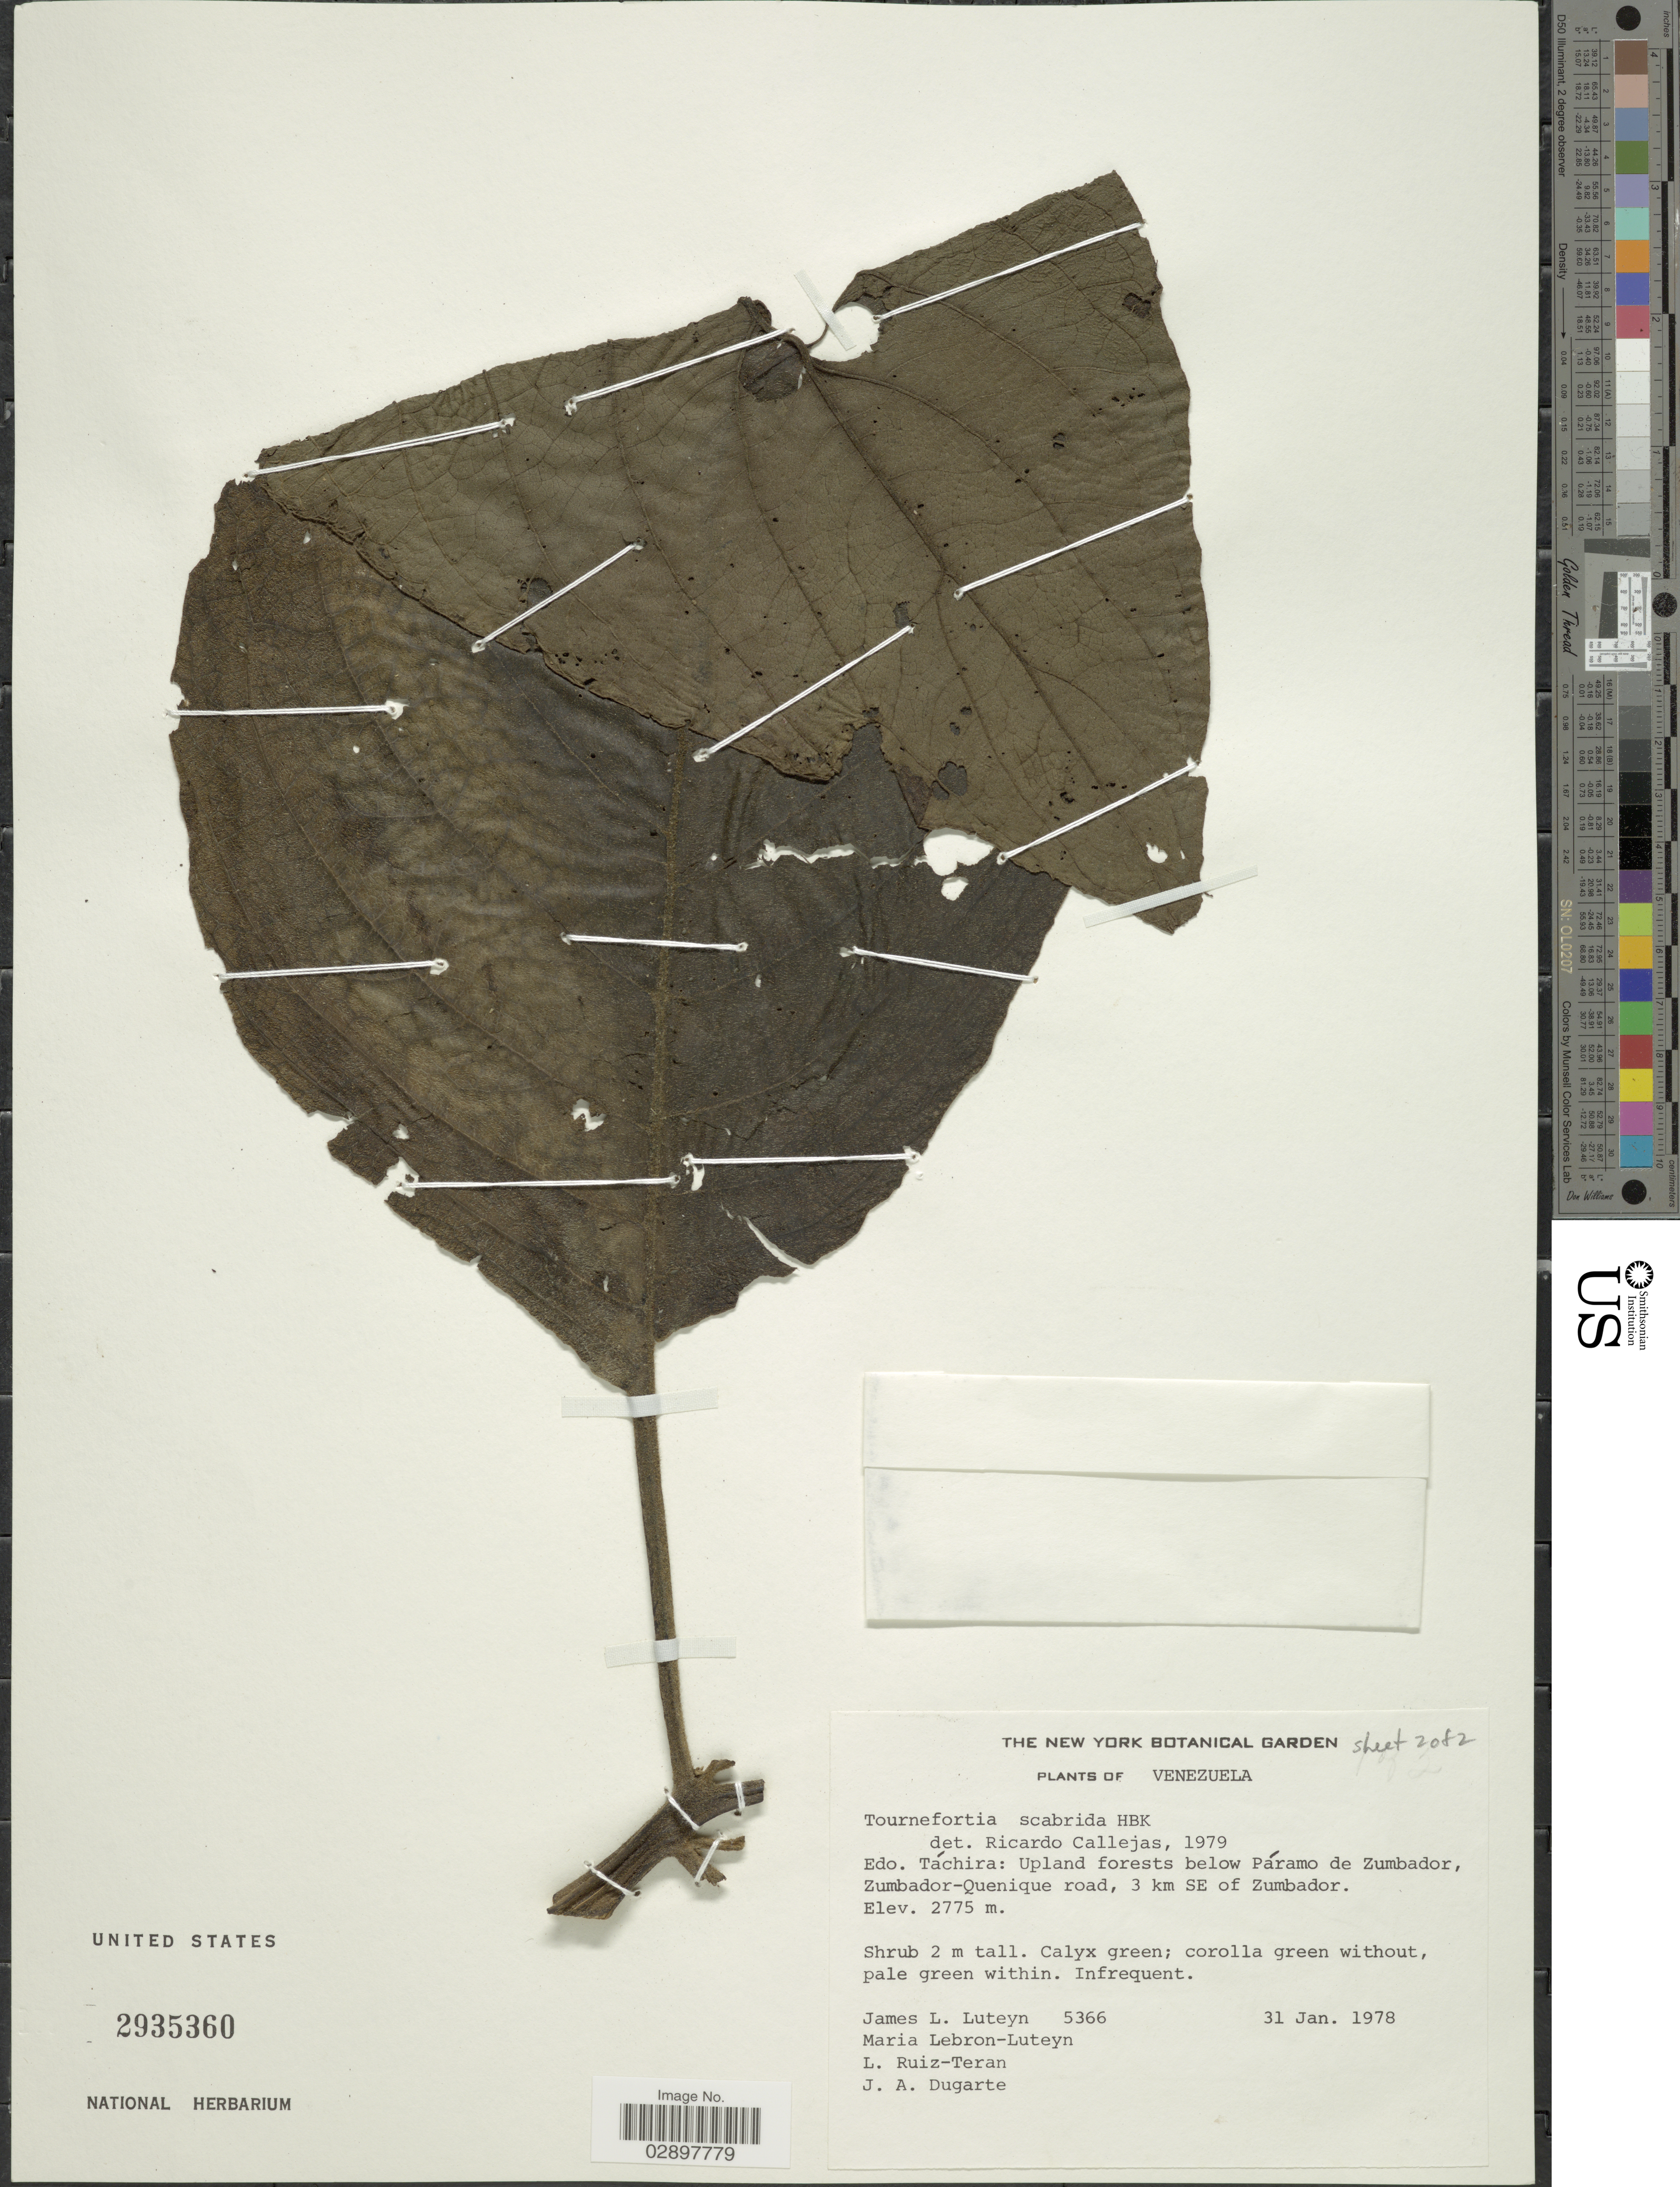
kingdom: Plantae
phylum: Tracheophyta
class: Magnoliopsida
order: Boraginales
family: Heliotropiaceae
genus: Tournefortia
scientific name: Tournefortia sp.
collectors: J. L. Luteyn, M. L. Lebrón-Luteyn, L. E. Ruíz-Terán & J. Dugarte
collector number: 5366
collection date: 1978-01-31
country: Venezuela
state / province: Tachira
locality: Upland forests below Páramo de Zumbador, Zumbador-Quenique road, 3 km SE of Zumbador.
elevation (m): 2775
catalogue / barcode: US 2935360